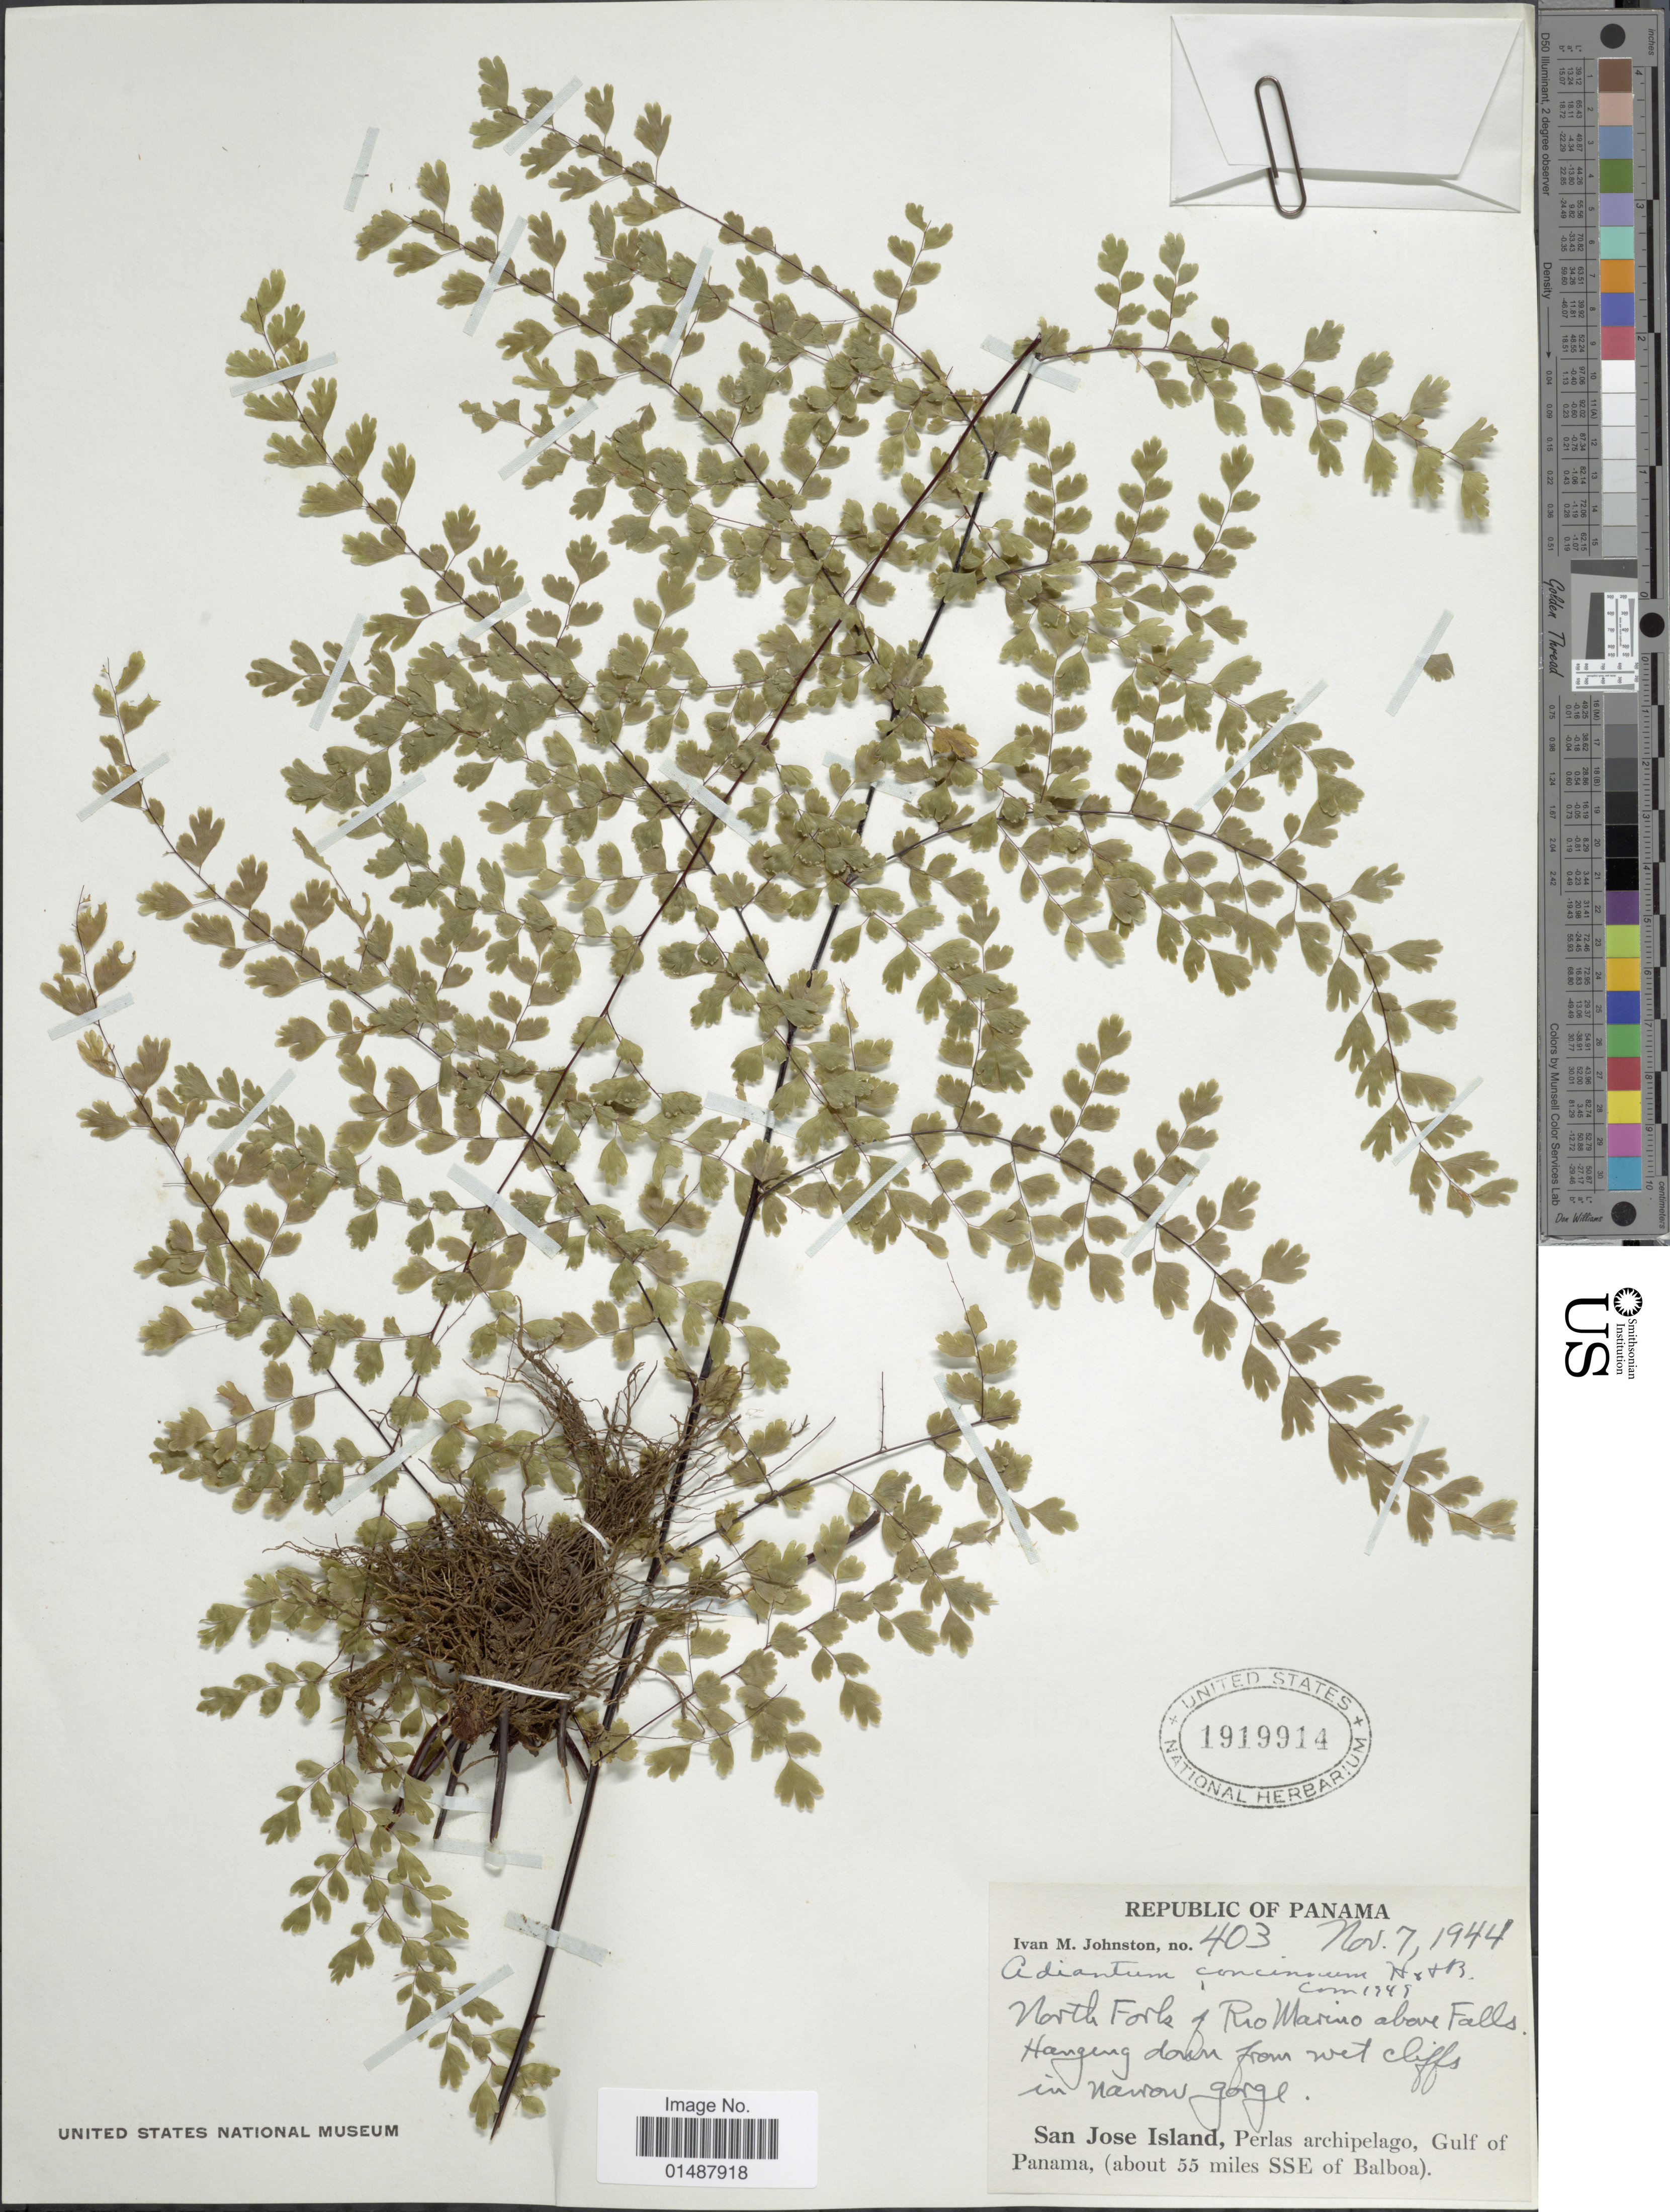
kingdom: Plantae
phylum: Tracheophyta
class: Polypodiopsida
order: Polypodiales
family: Pteridaceae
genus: Adiantum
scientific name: Adiantum concinnum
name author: Humb. & Bonpl. ex Willd.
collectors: I.M. Johnston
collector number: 403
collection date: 1944-11-07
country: Panama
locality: Republic of Panama, North Fork of Rio Marino above Falls, San Jose Island, Perlas archipelago, Gulf of Panama, (about 55 miles SSE of Balboa)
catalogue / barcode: US 1919914